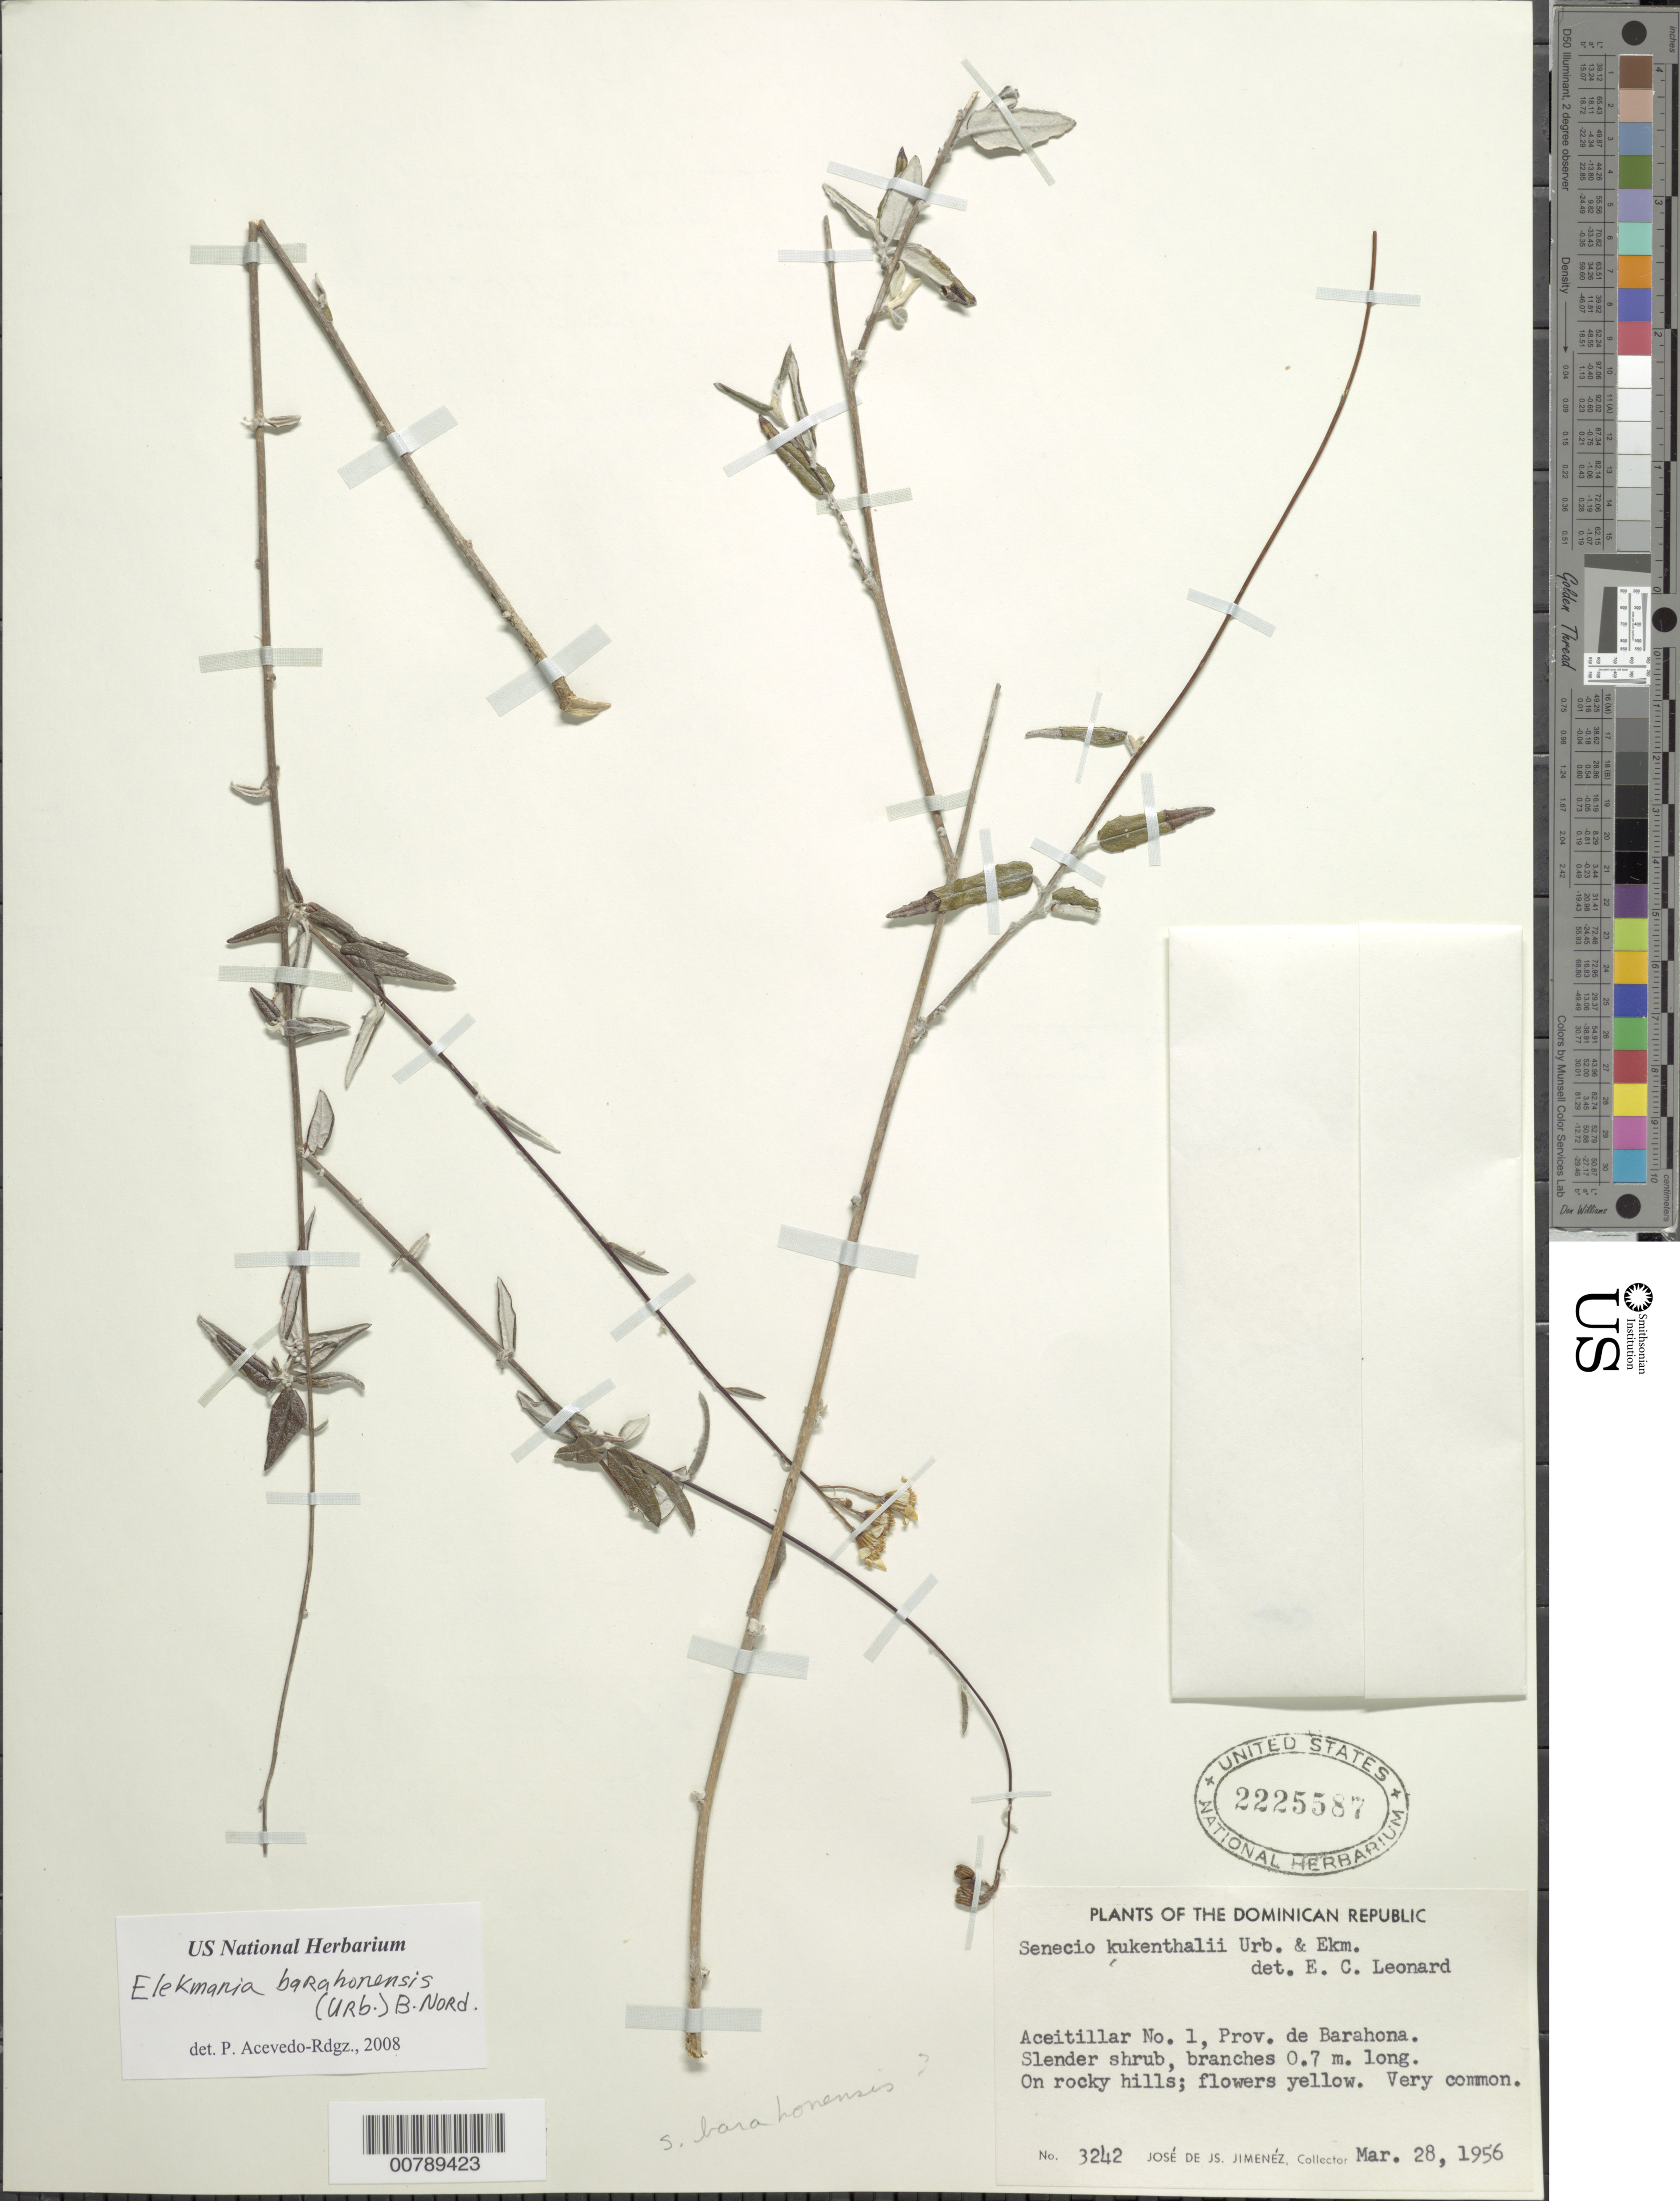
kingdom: Plantae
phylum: Tracheophyta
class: Magnoliopsida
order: Asterales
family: Asteraceae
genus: Senecio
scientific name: Senecio barahonensis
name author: Urb.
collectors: J. J. Jiménez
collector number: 3242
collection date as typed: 28 Mar 1956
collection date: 1956-03-28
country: Dominican Republic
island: Hispaniola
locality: Aceitillar No. 1, Prov. De Barahona. On rocky hills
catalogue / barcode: US 2225587